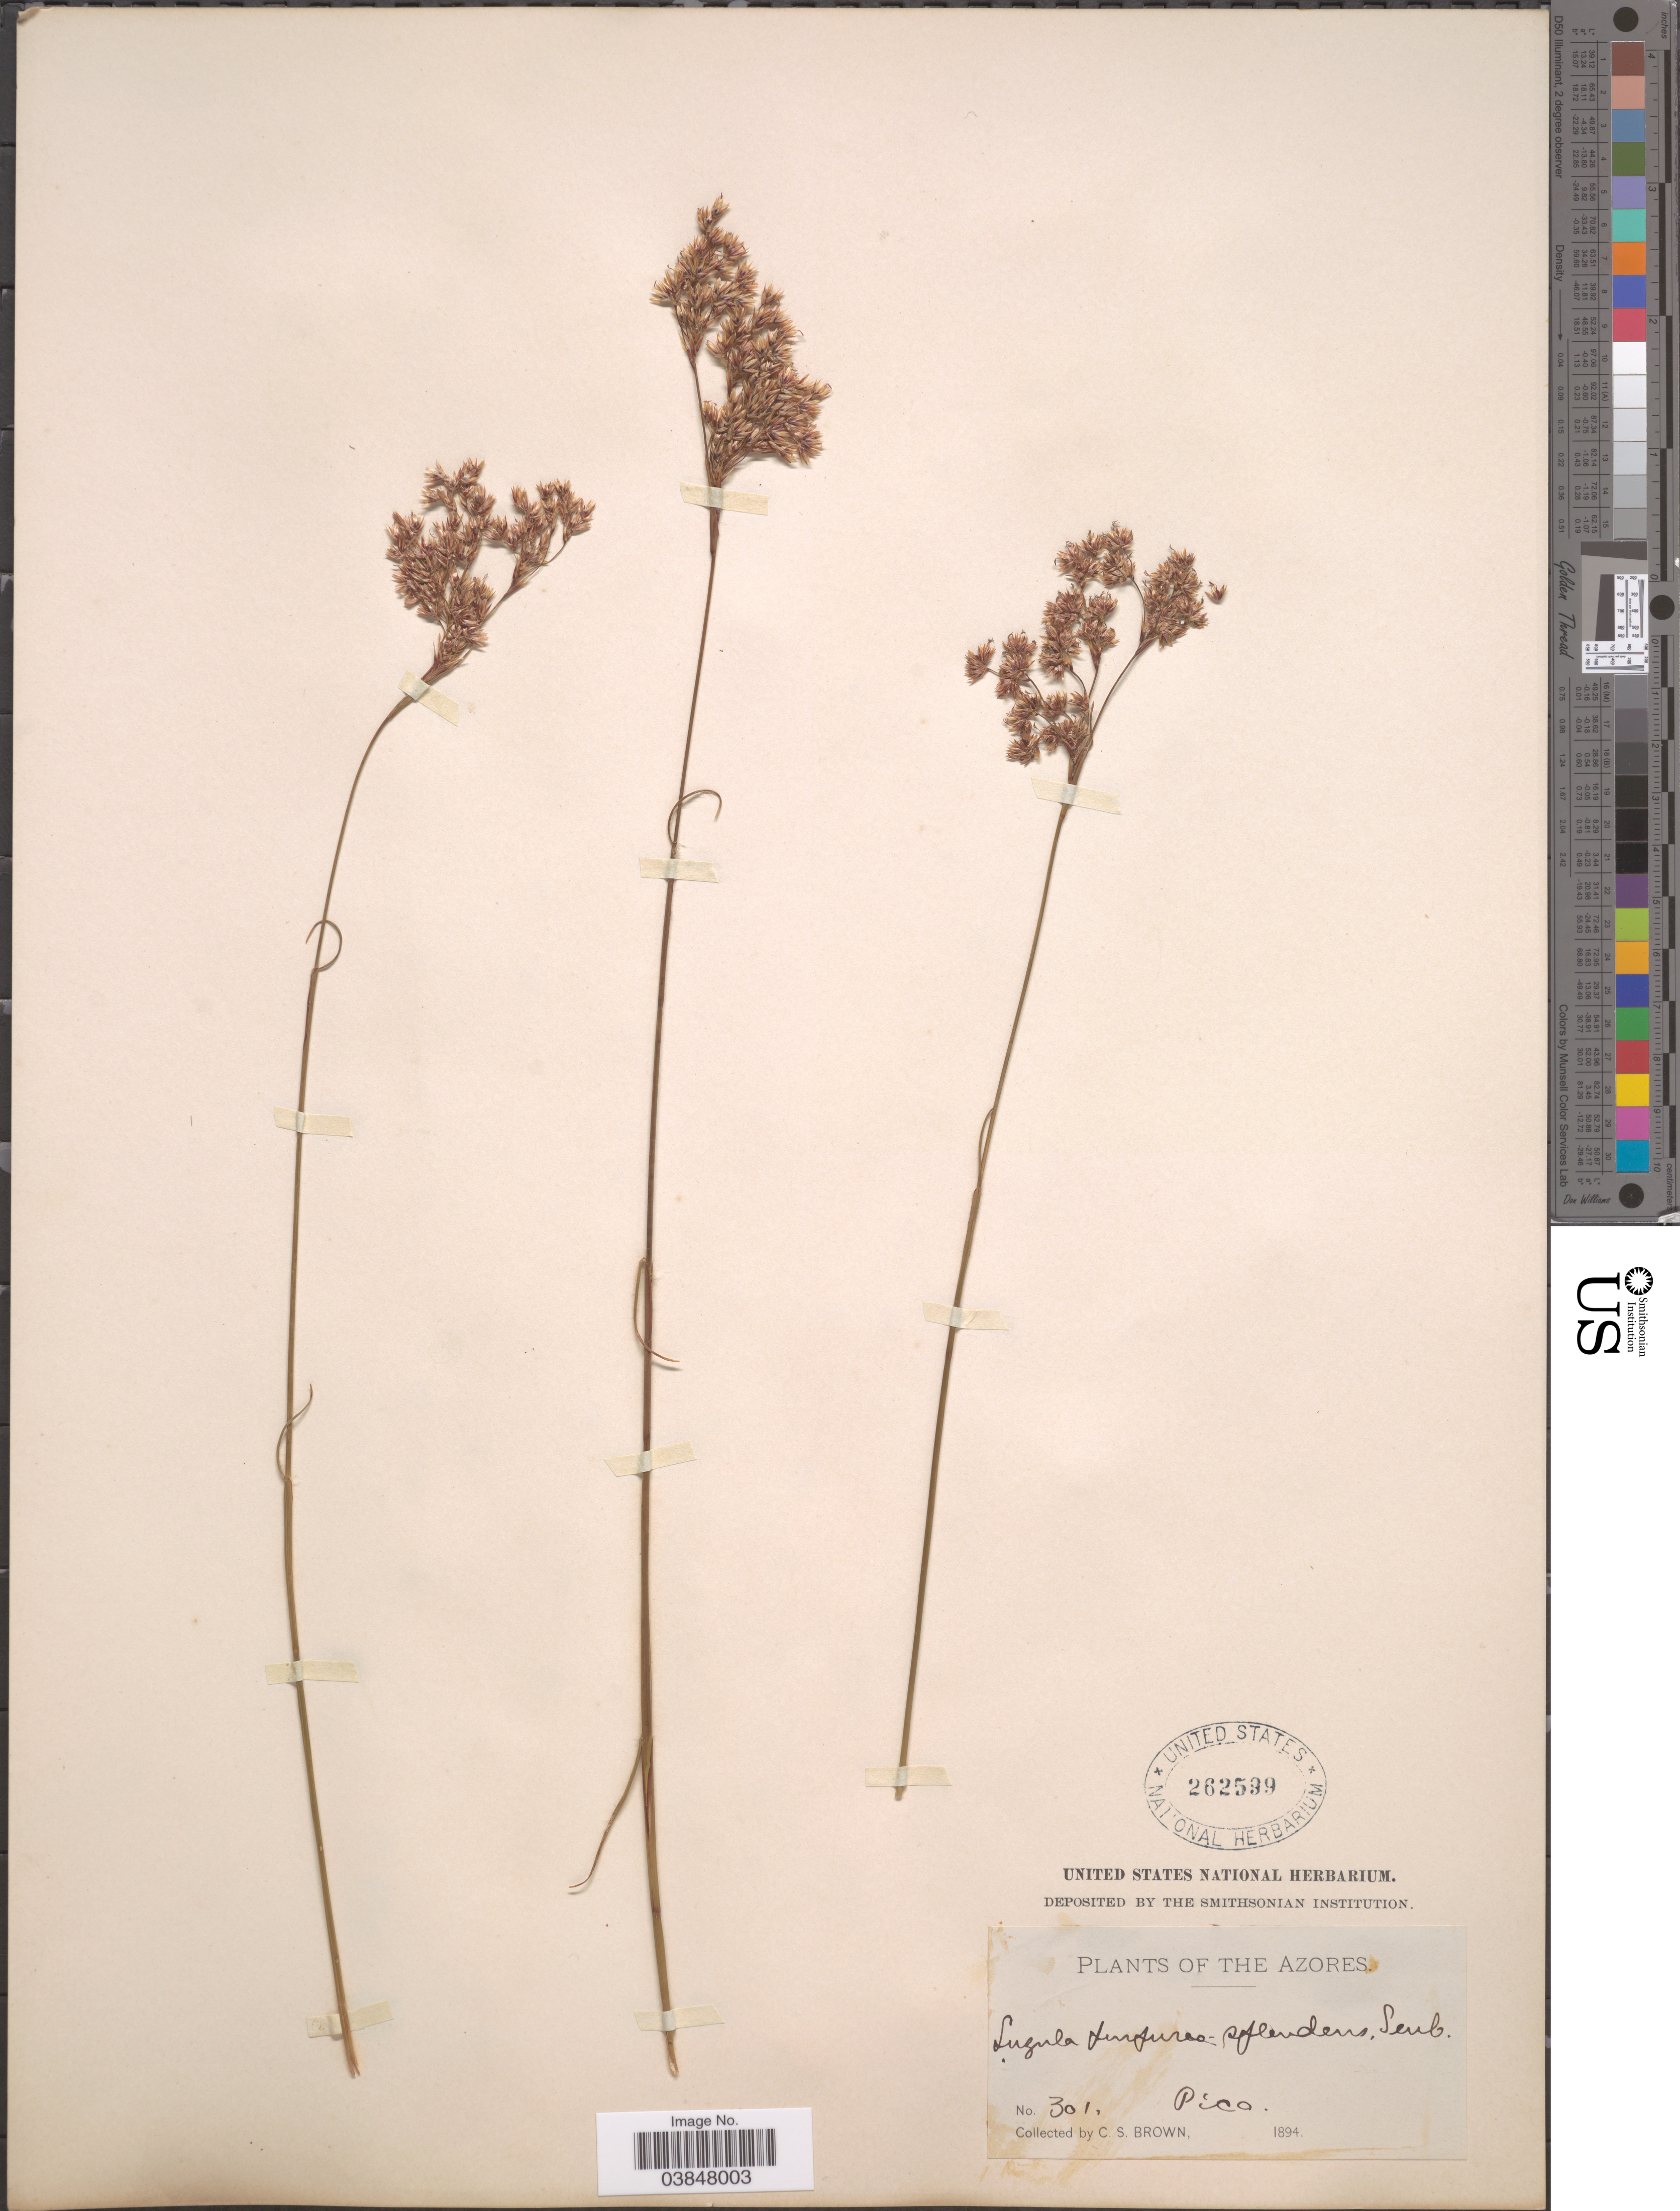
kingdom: Plantae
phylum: Tracheophyta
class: Liliopsida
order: Poales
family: Juncaceae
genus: Luzula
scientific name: Luzula purpurea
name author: Link ex E. Mey.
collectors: C. S. Brown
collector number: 301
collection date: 1894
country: Portugal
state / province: Azores (Aut. Reg.)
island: Pico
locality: Pico.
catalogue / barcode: US 262599